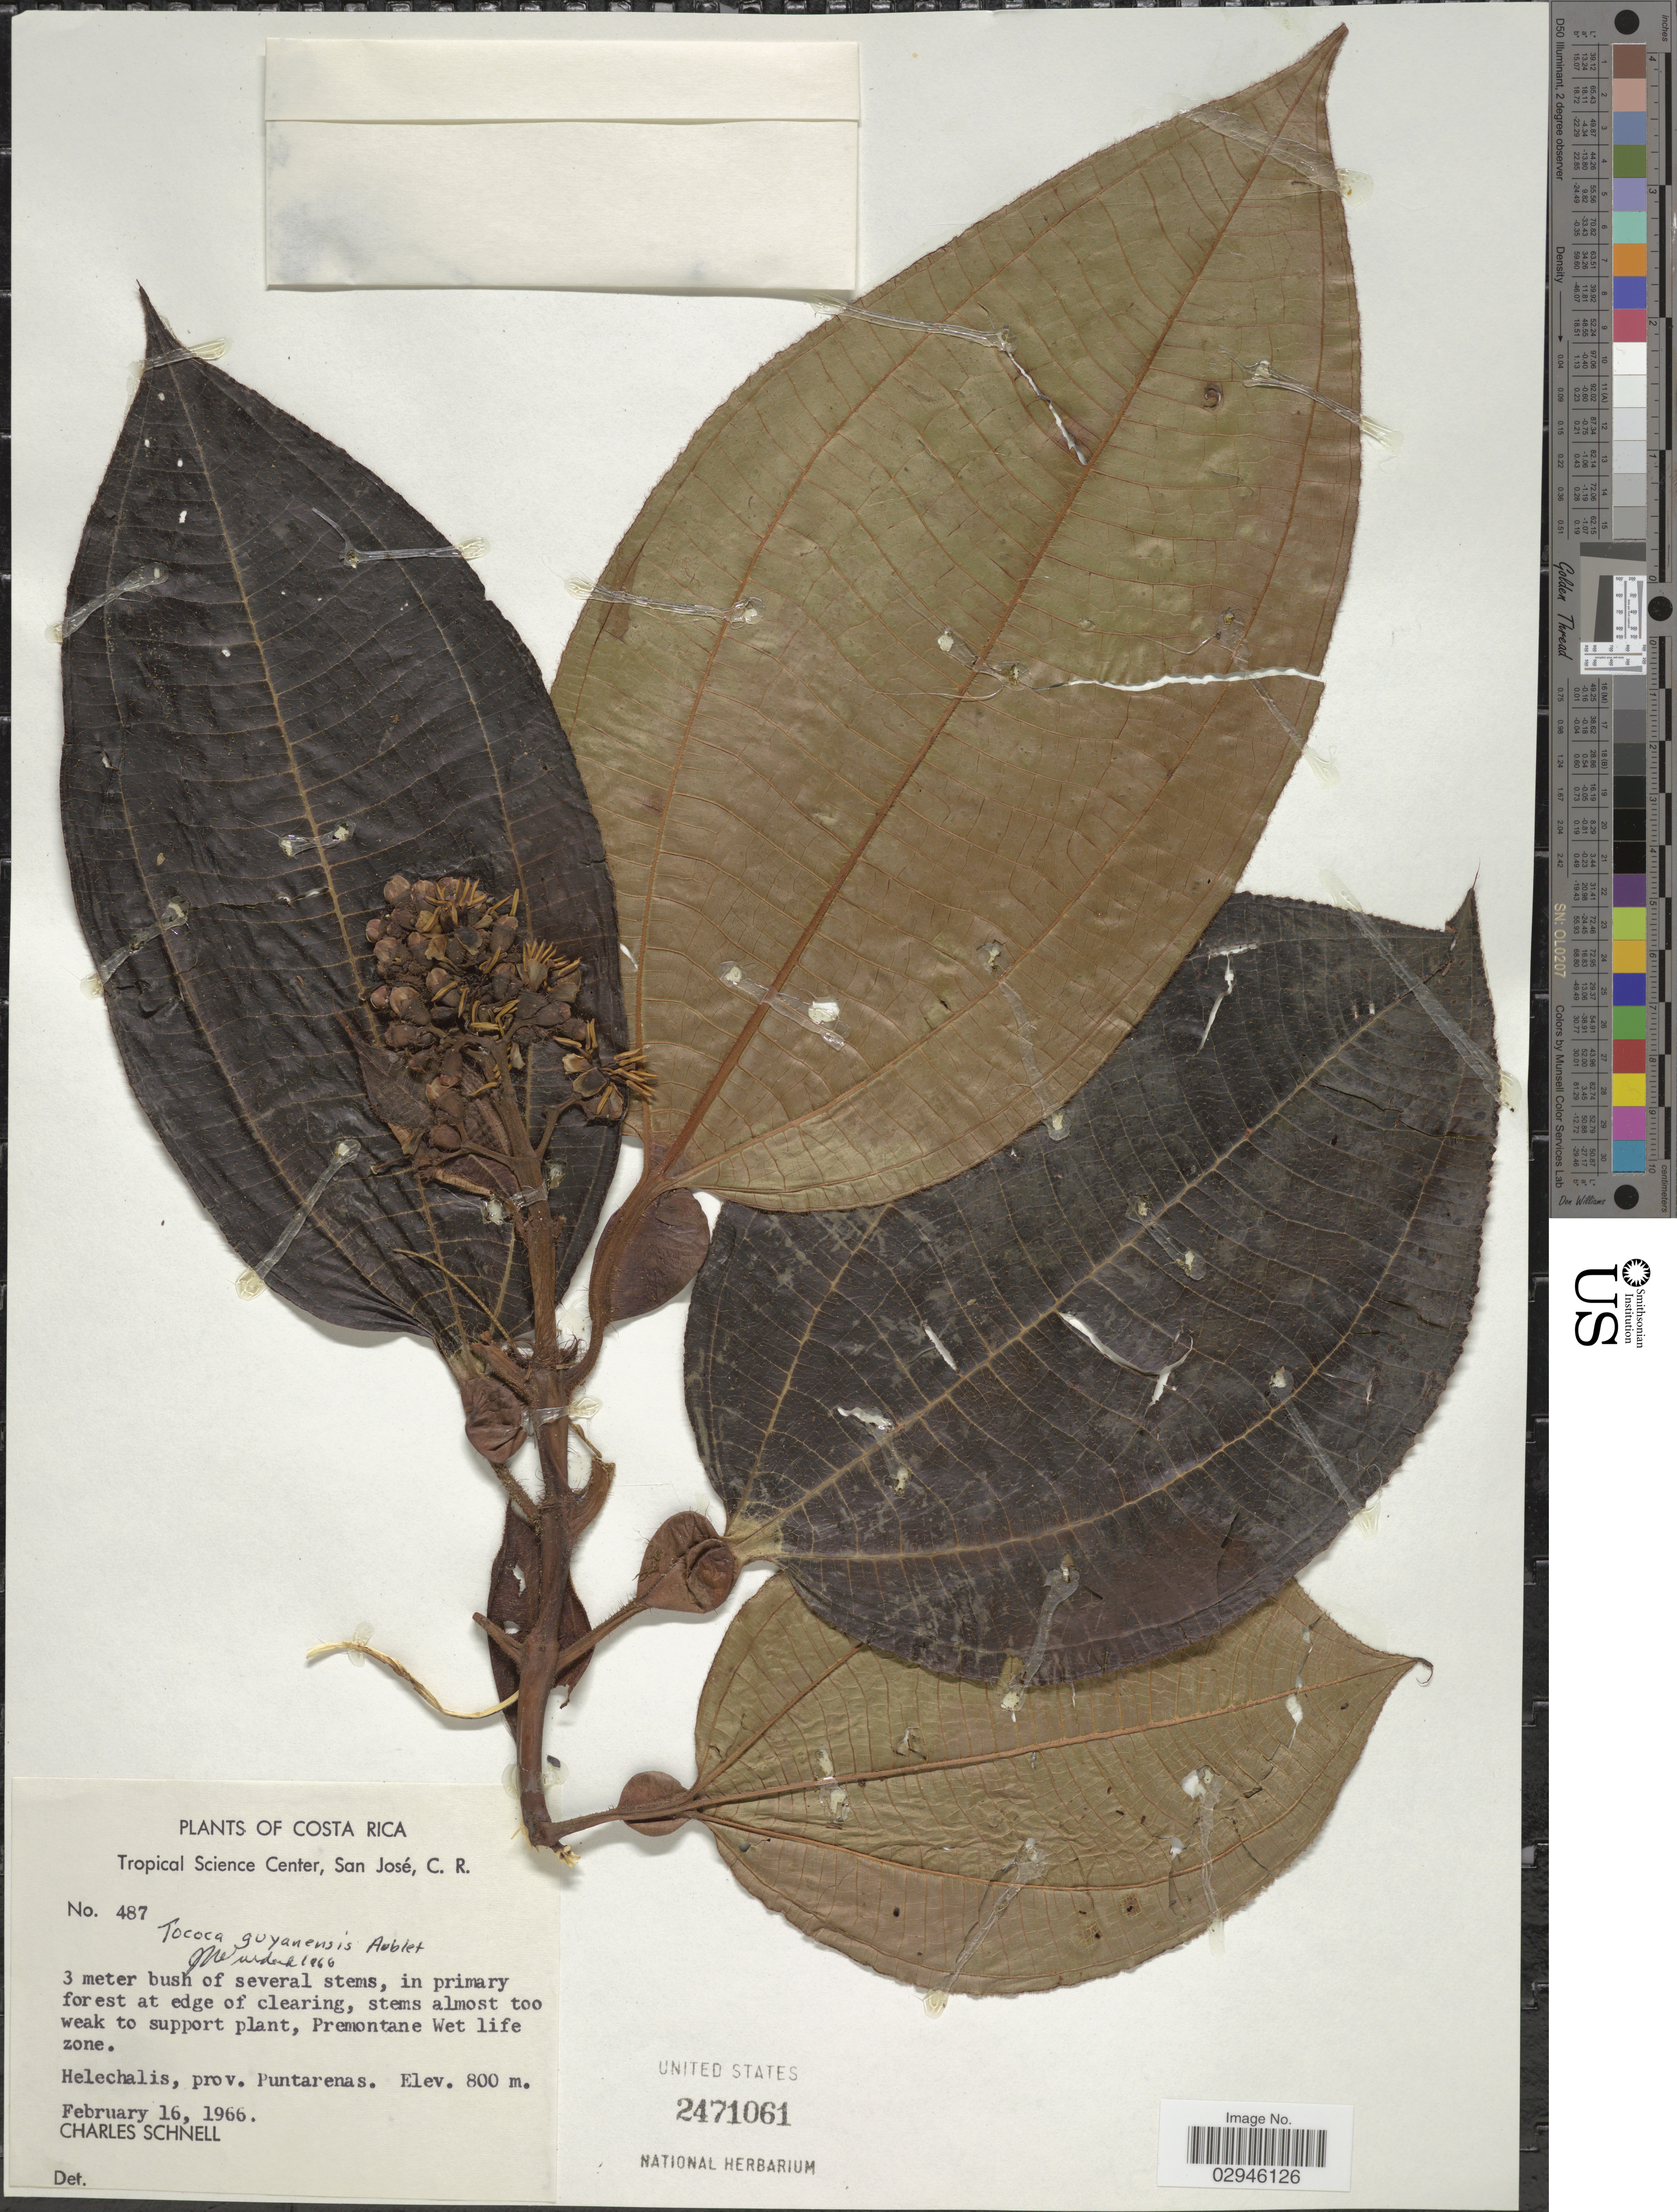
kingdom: Plantae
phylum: Tracheophyta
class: Magnoliopsida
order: Myrtales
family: Melastomataceae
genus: Tococa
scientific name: Tococa guianensis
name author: Aubl.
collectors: C. Schnell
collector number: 487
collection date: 1966-02-16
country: Costa Rica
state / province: Puntarenas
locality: Helechalis, prov. Puntarenas.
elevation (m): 800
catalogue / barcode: US 2471061